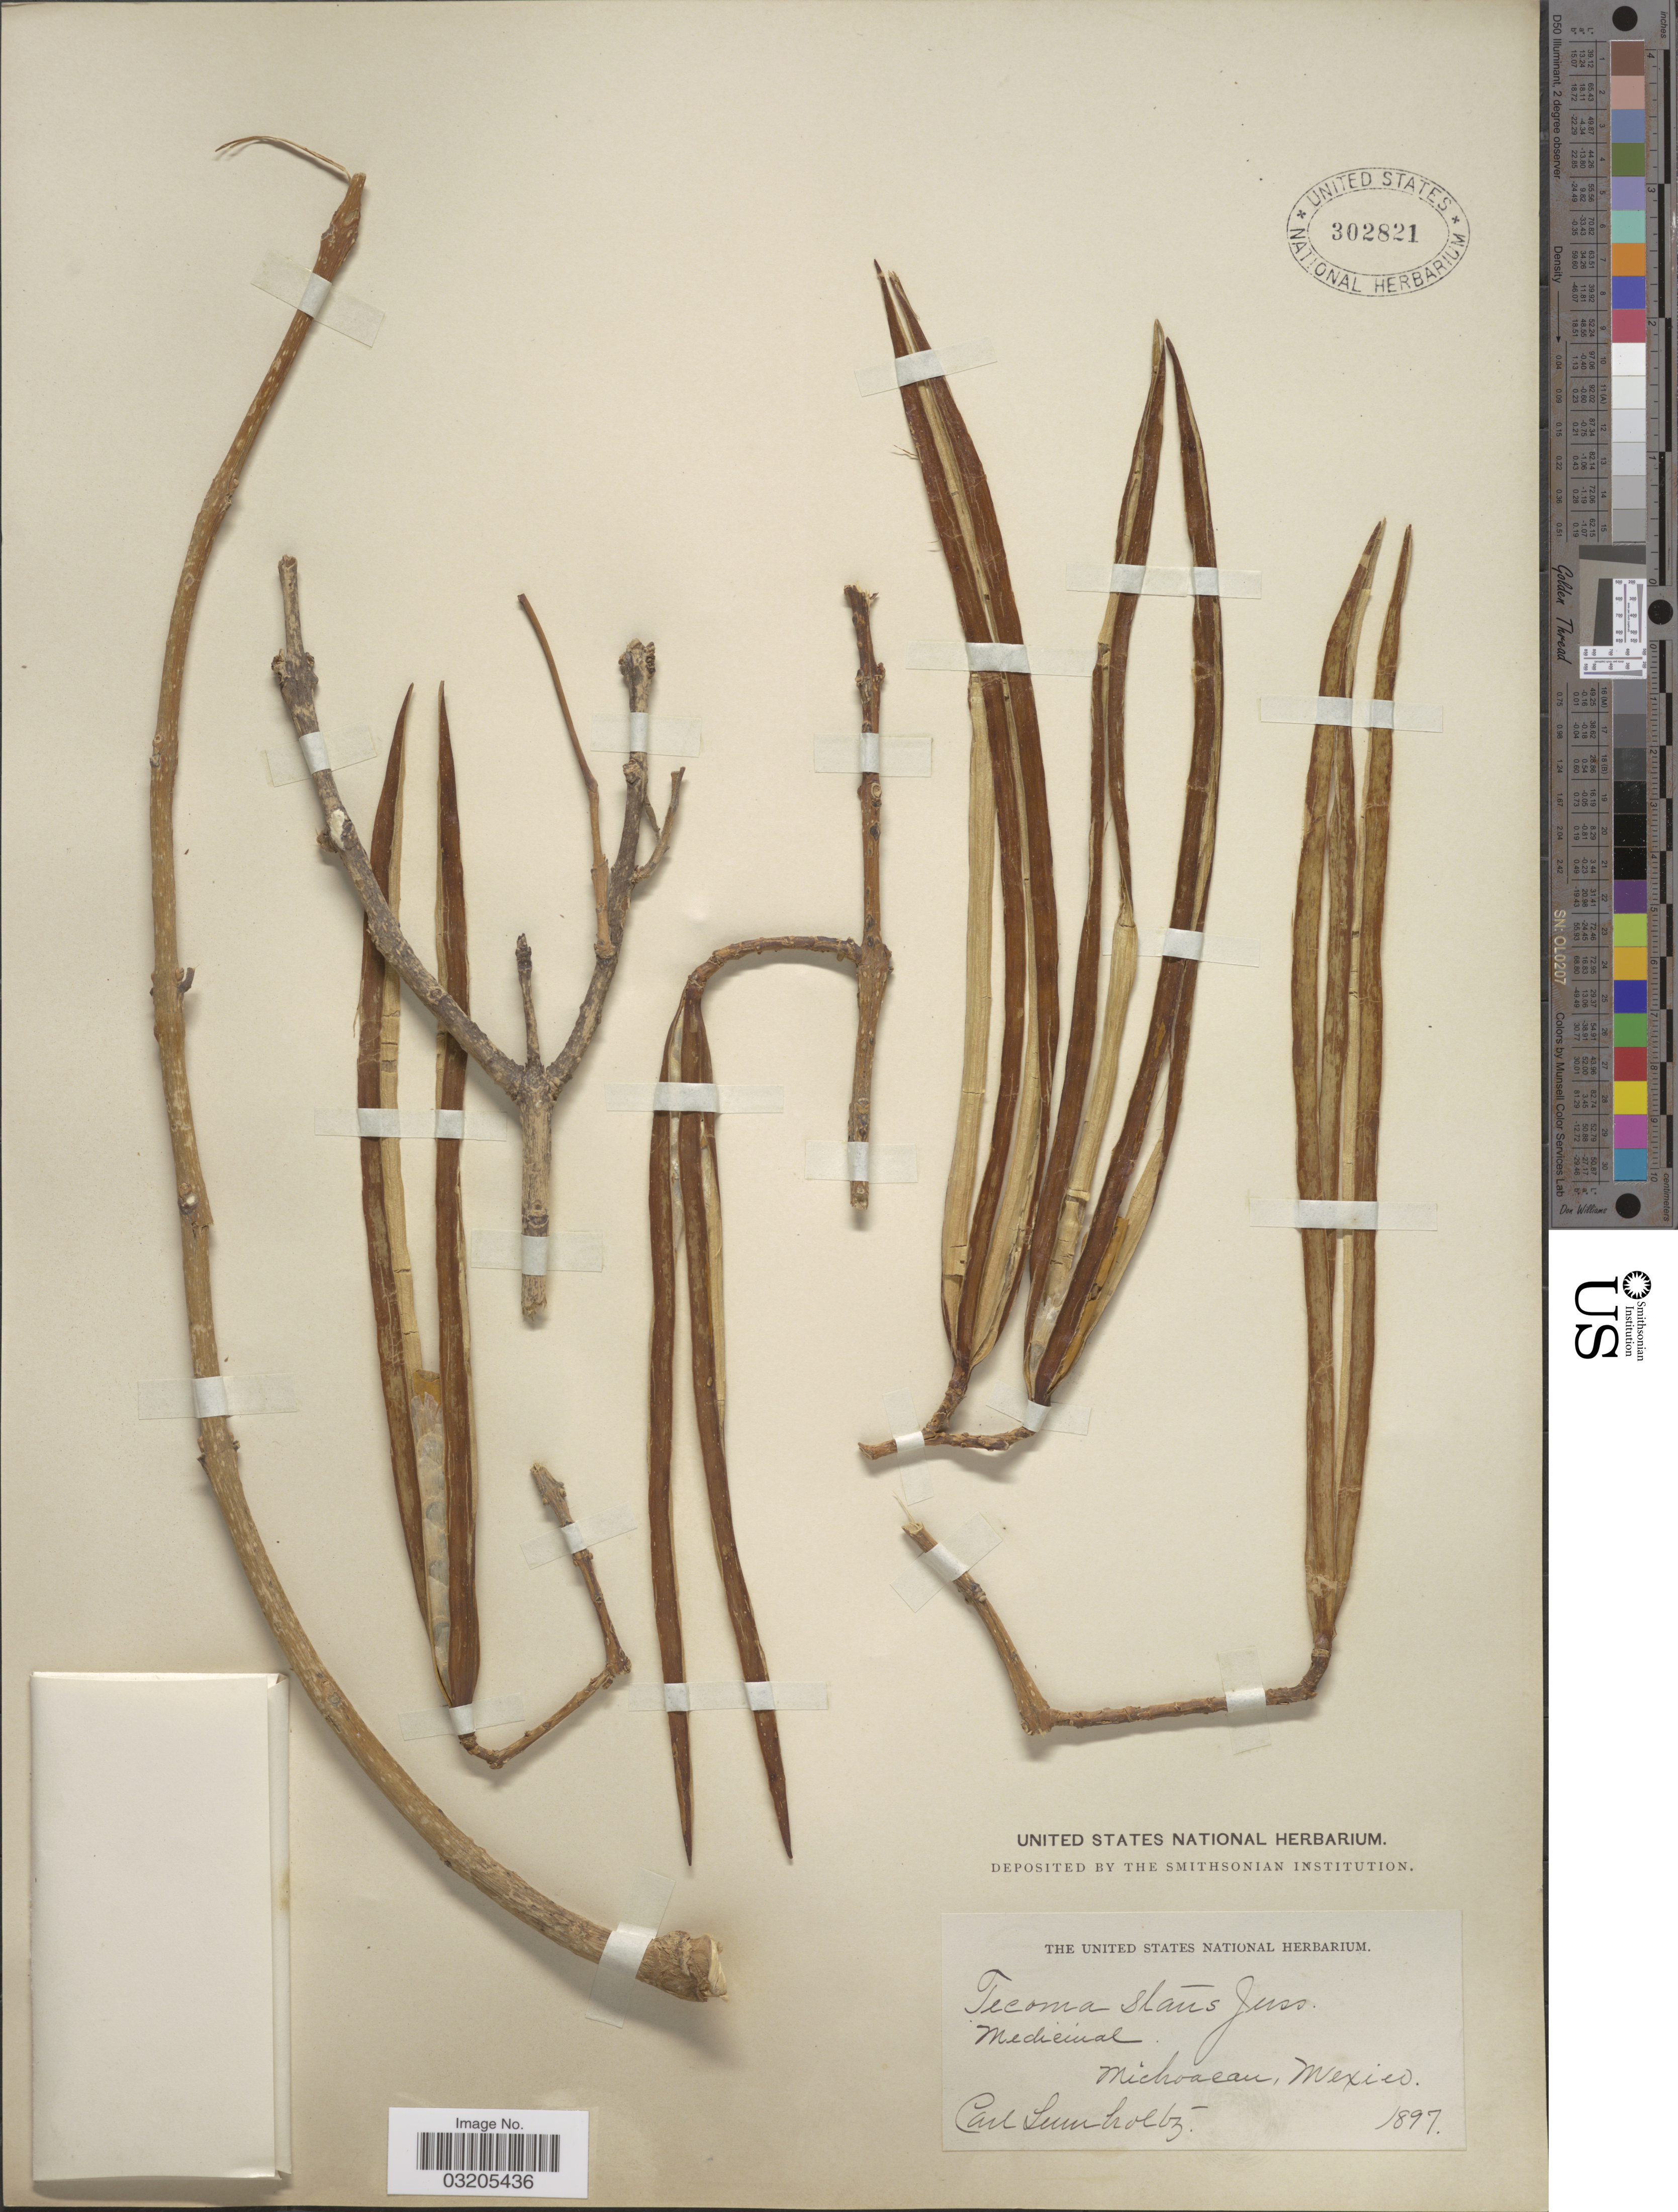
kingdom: Plantae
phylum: Tracheophyta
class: Magnoliopsida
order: Lamiales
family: Bignoniaceae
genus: Tecoma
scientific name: Tecoma stans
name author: (L.) Juss. ex Kunth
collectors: C. Lumholtz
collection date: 1897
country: Mexico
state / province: Michoacán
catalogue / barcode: US 302821